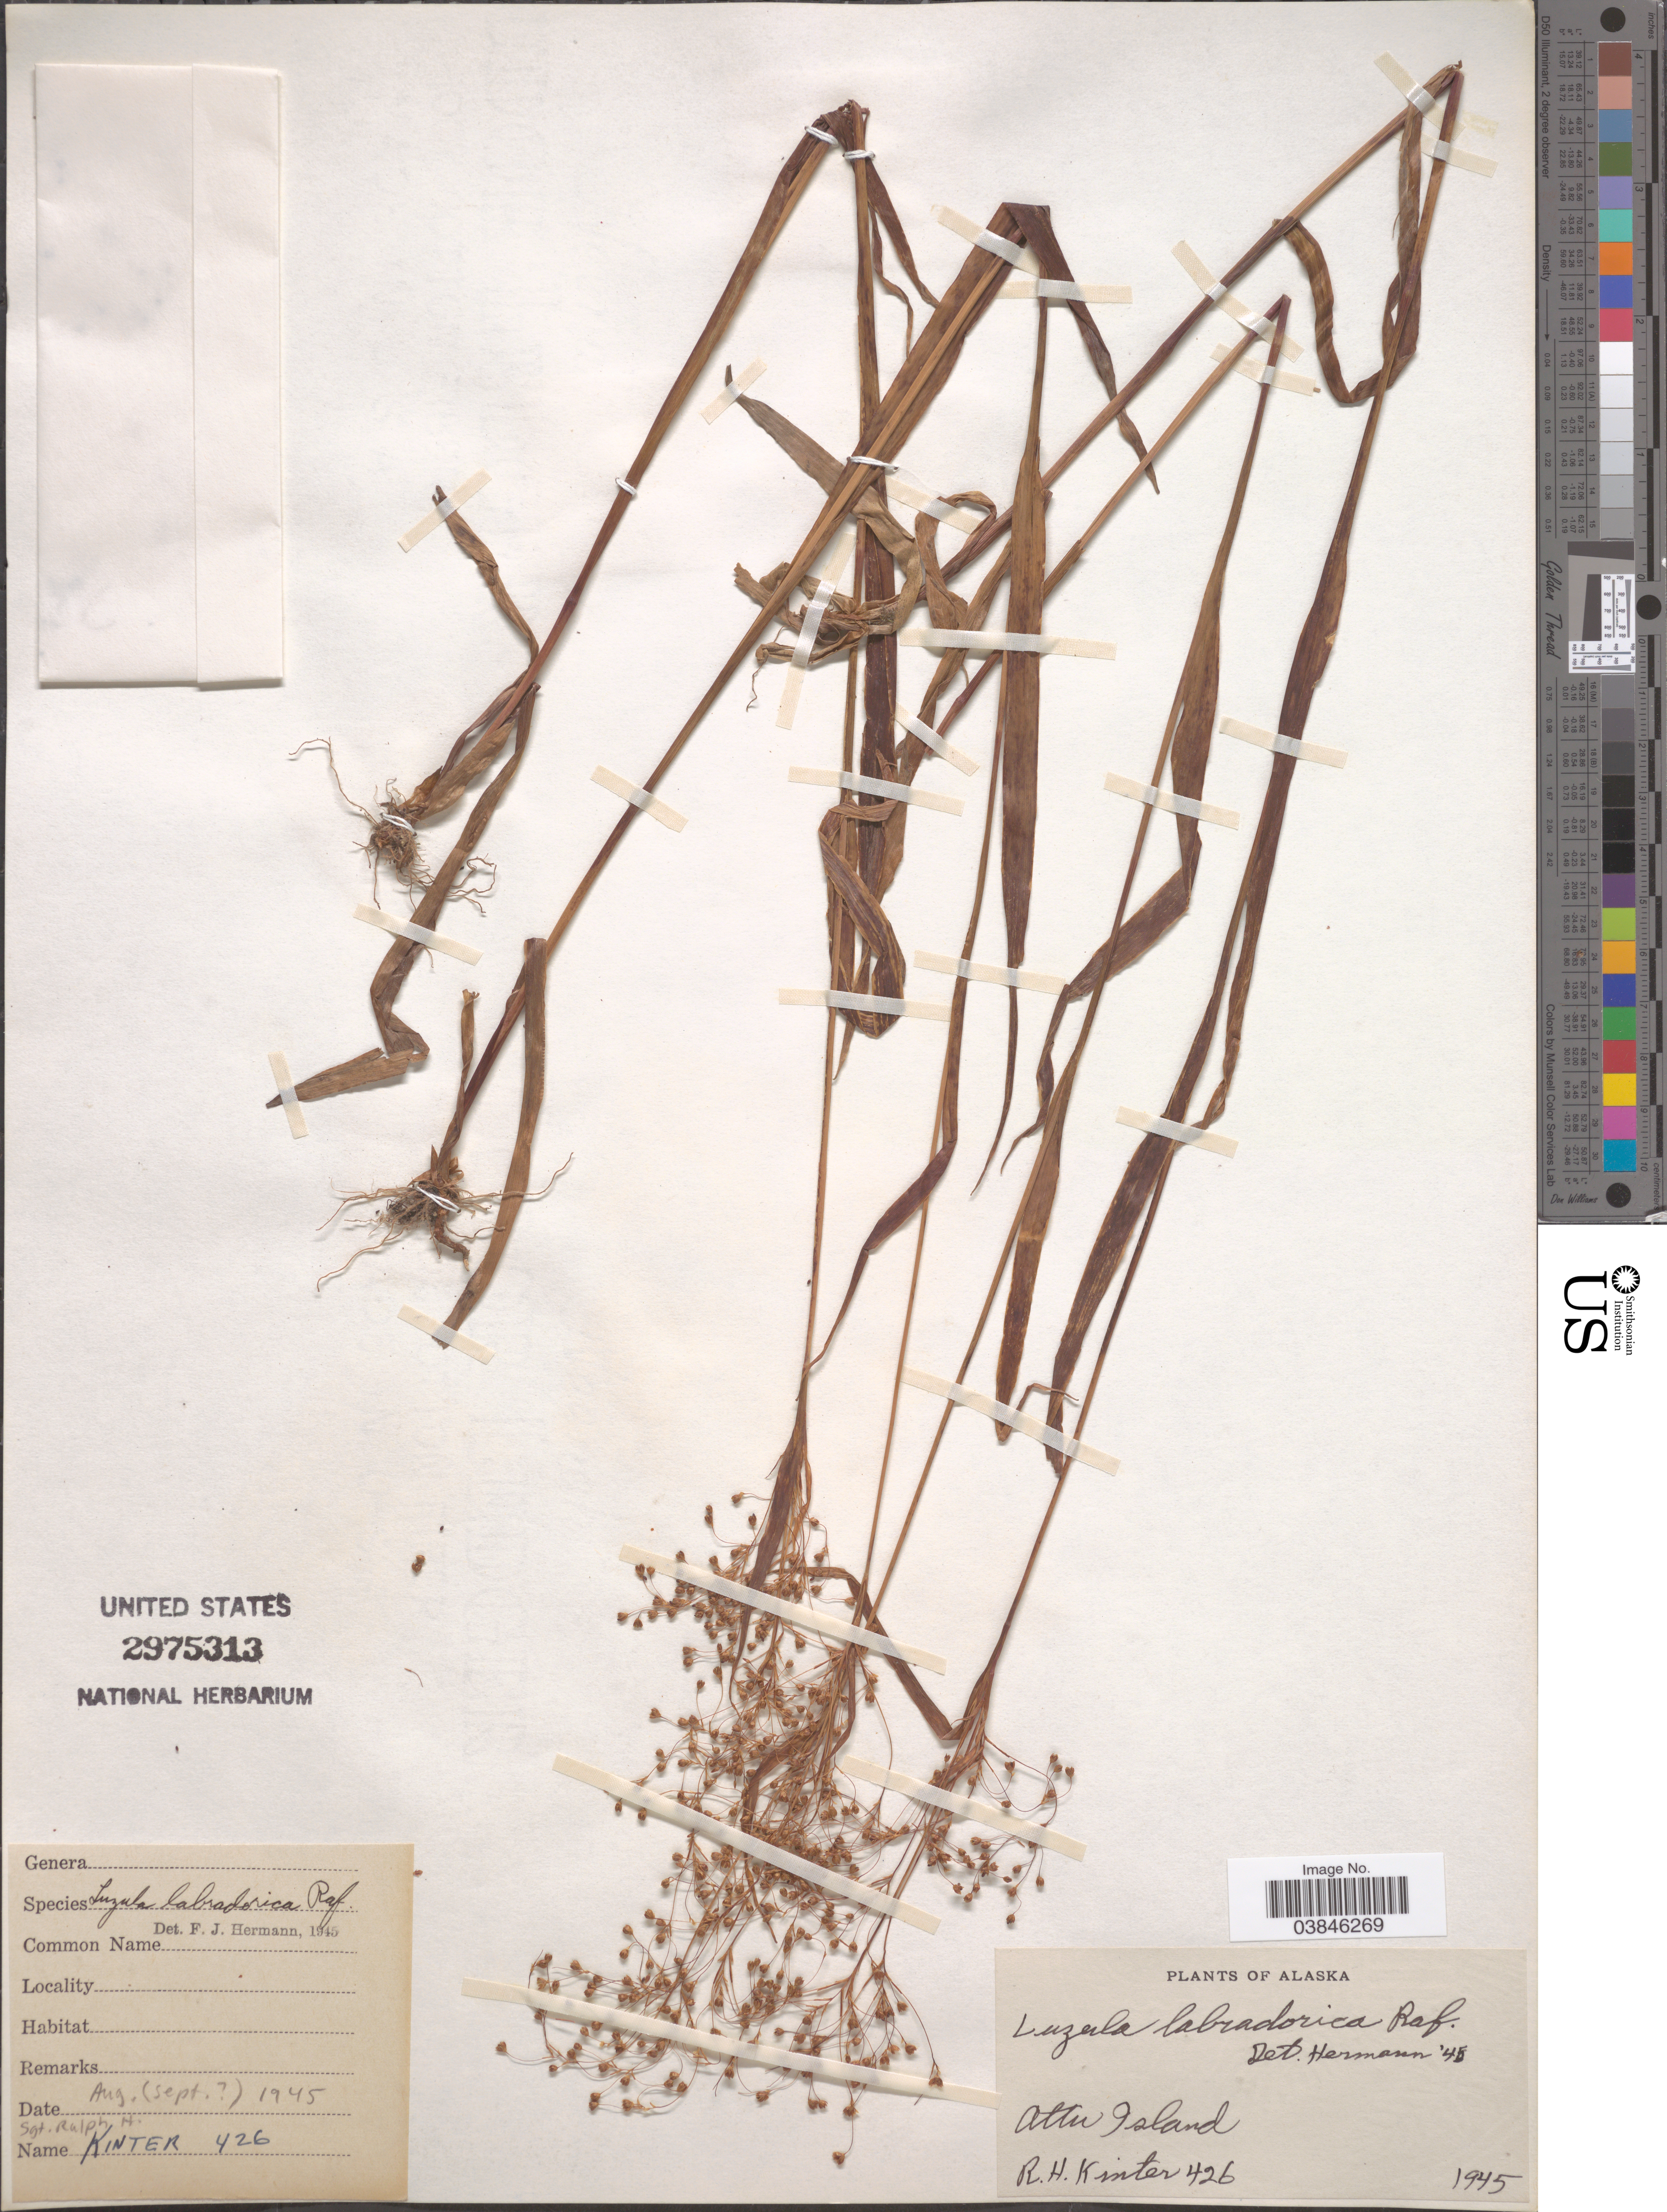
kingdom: Plantae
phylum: Tracheophyta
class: Liliopsida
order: Poales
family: Juncaceae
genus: Luzula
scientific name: Luzula parviflora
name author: (Ehrh.) Desv.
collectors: R. Kinter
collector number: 426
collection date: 1945-08/1945-09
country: United States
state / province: Alaska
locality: Attu Island.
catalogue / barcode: US 2975313